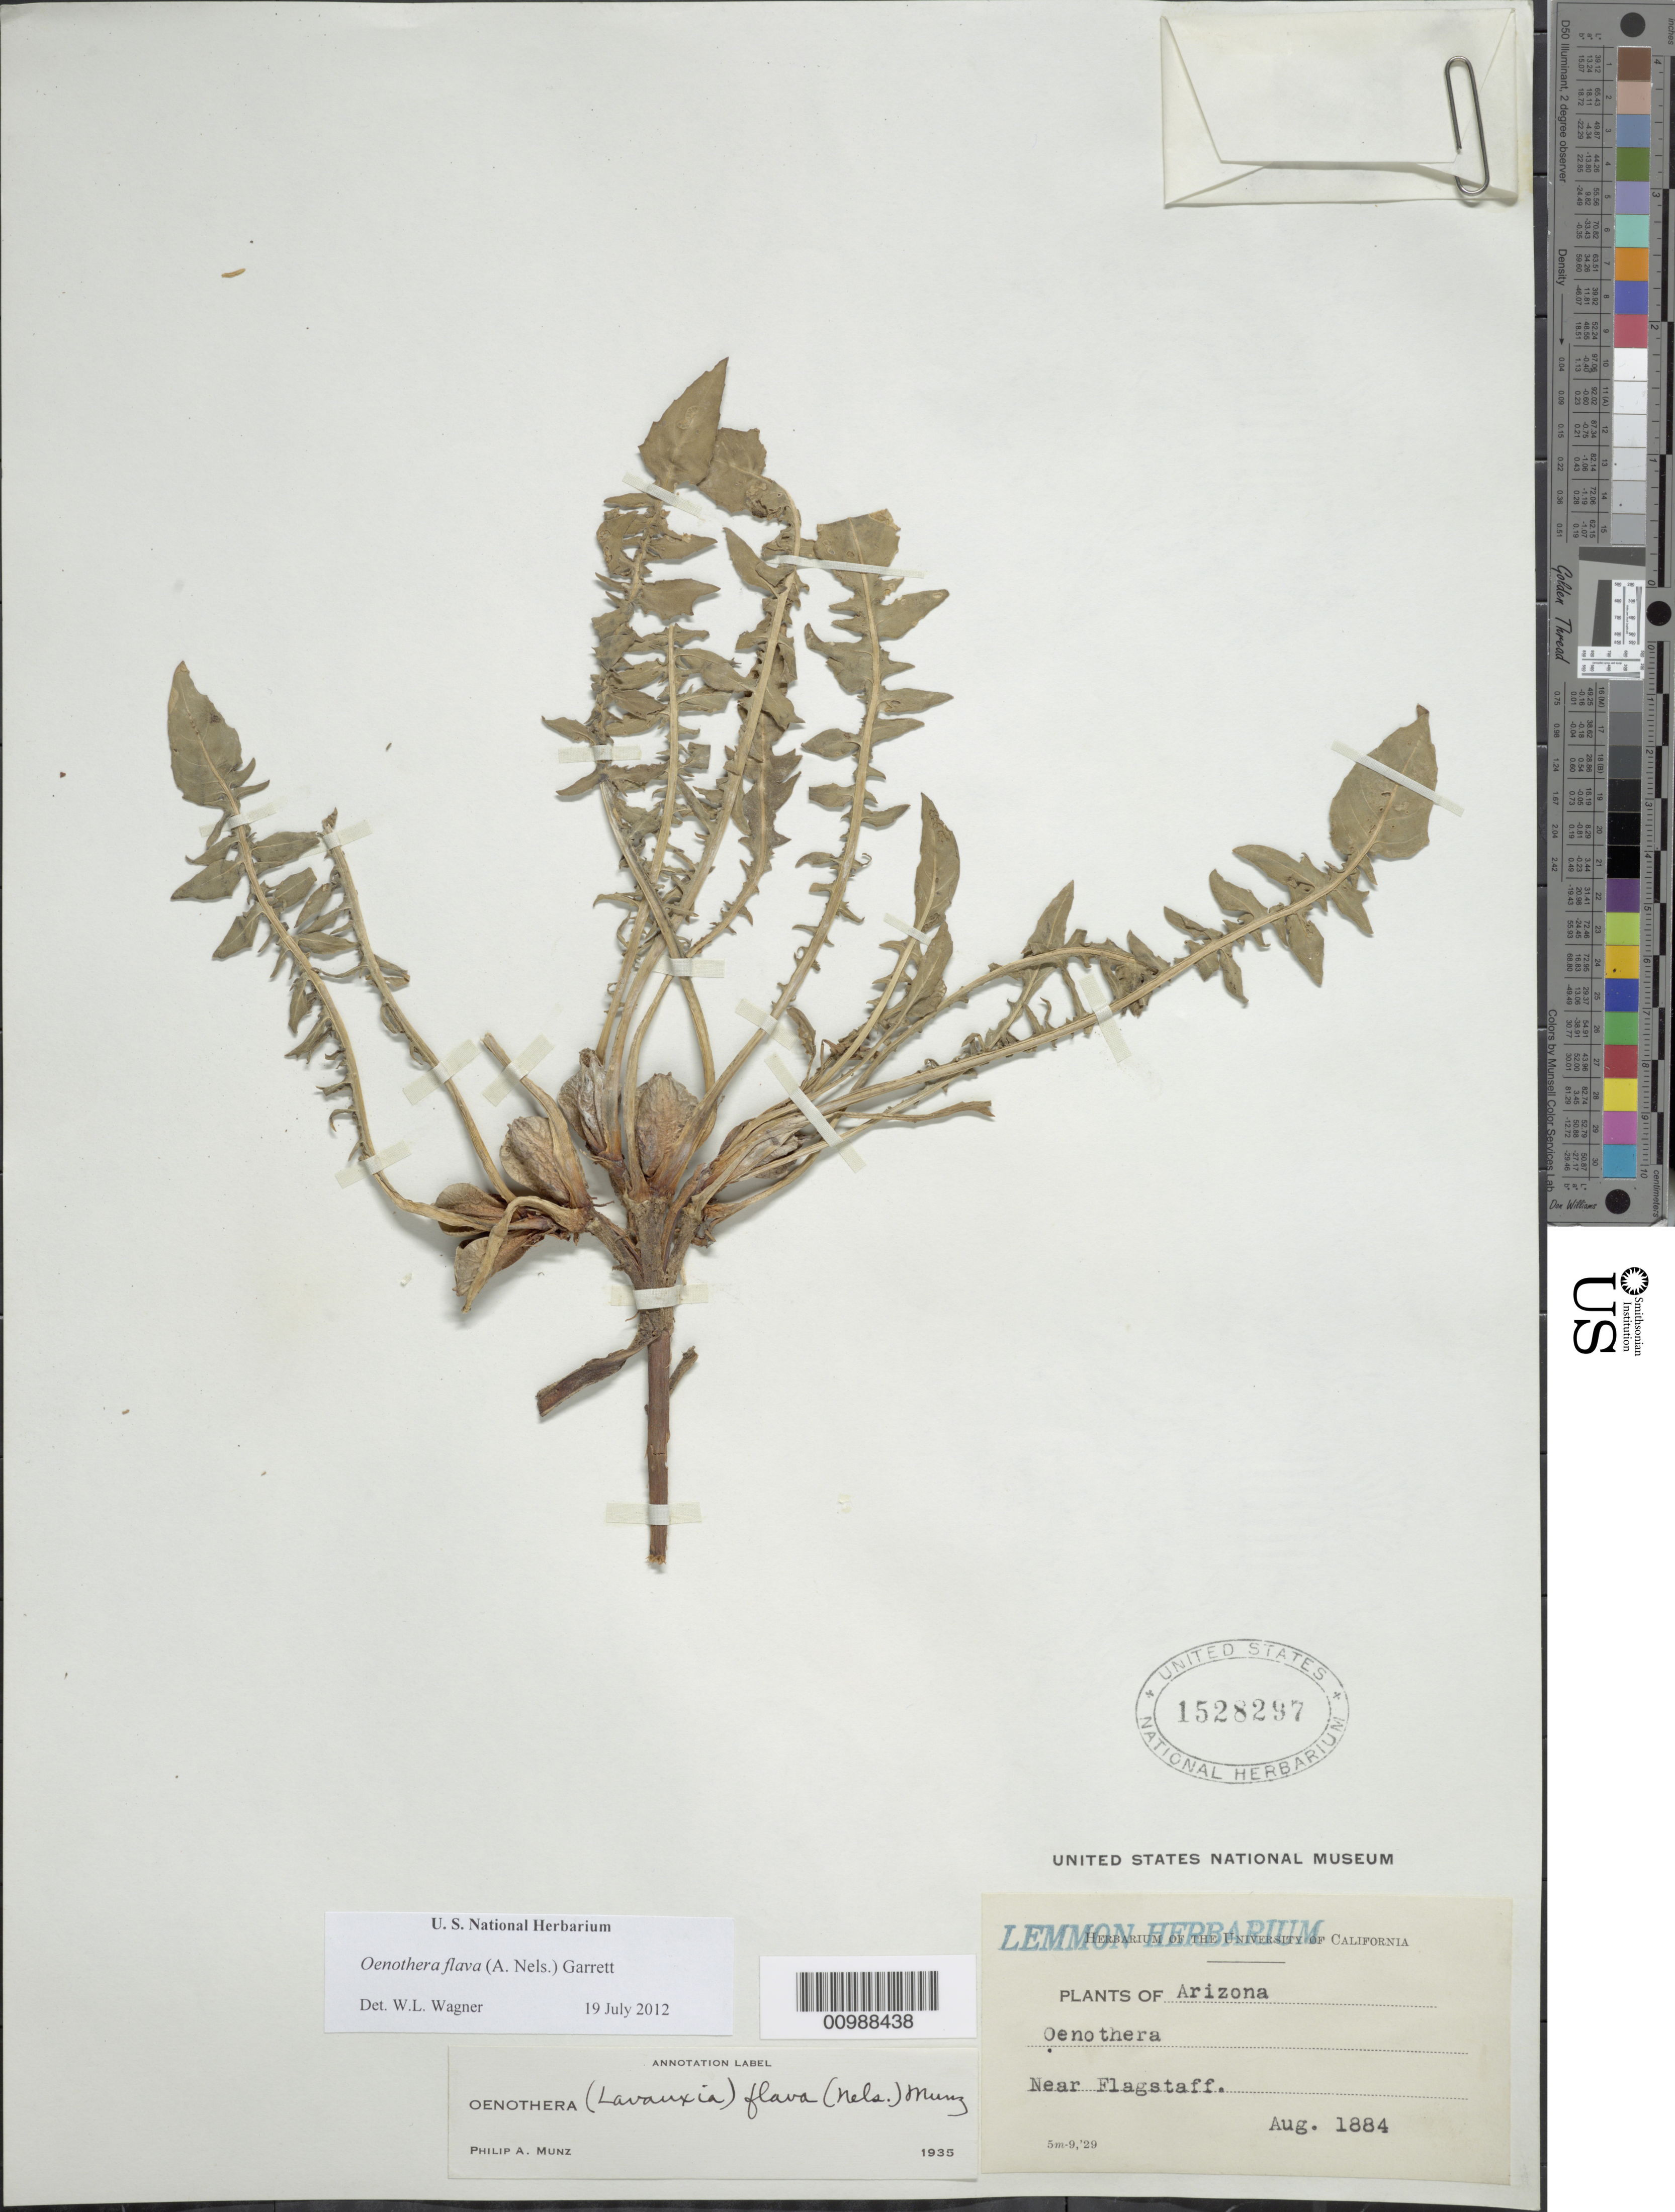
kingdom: Plantae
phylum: Tracheophyta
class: Magnoliopsida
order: Myrtales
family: Onagraceae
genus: Oenothera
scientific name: Oenothera flava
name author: (A. Nelson) Garrett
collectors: J. G. Lemmon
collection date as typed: Aug 1884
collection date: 1884-08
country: United States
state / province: Arizona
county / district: Coconino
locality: Near Flagstaff.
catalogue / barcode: US 1528297